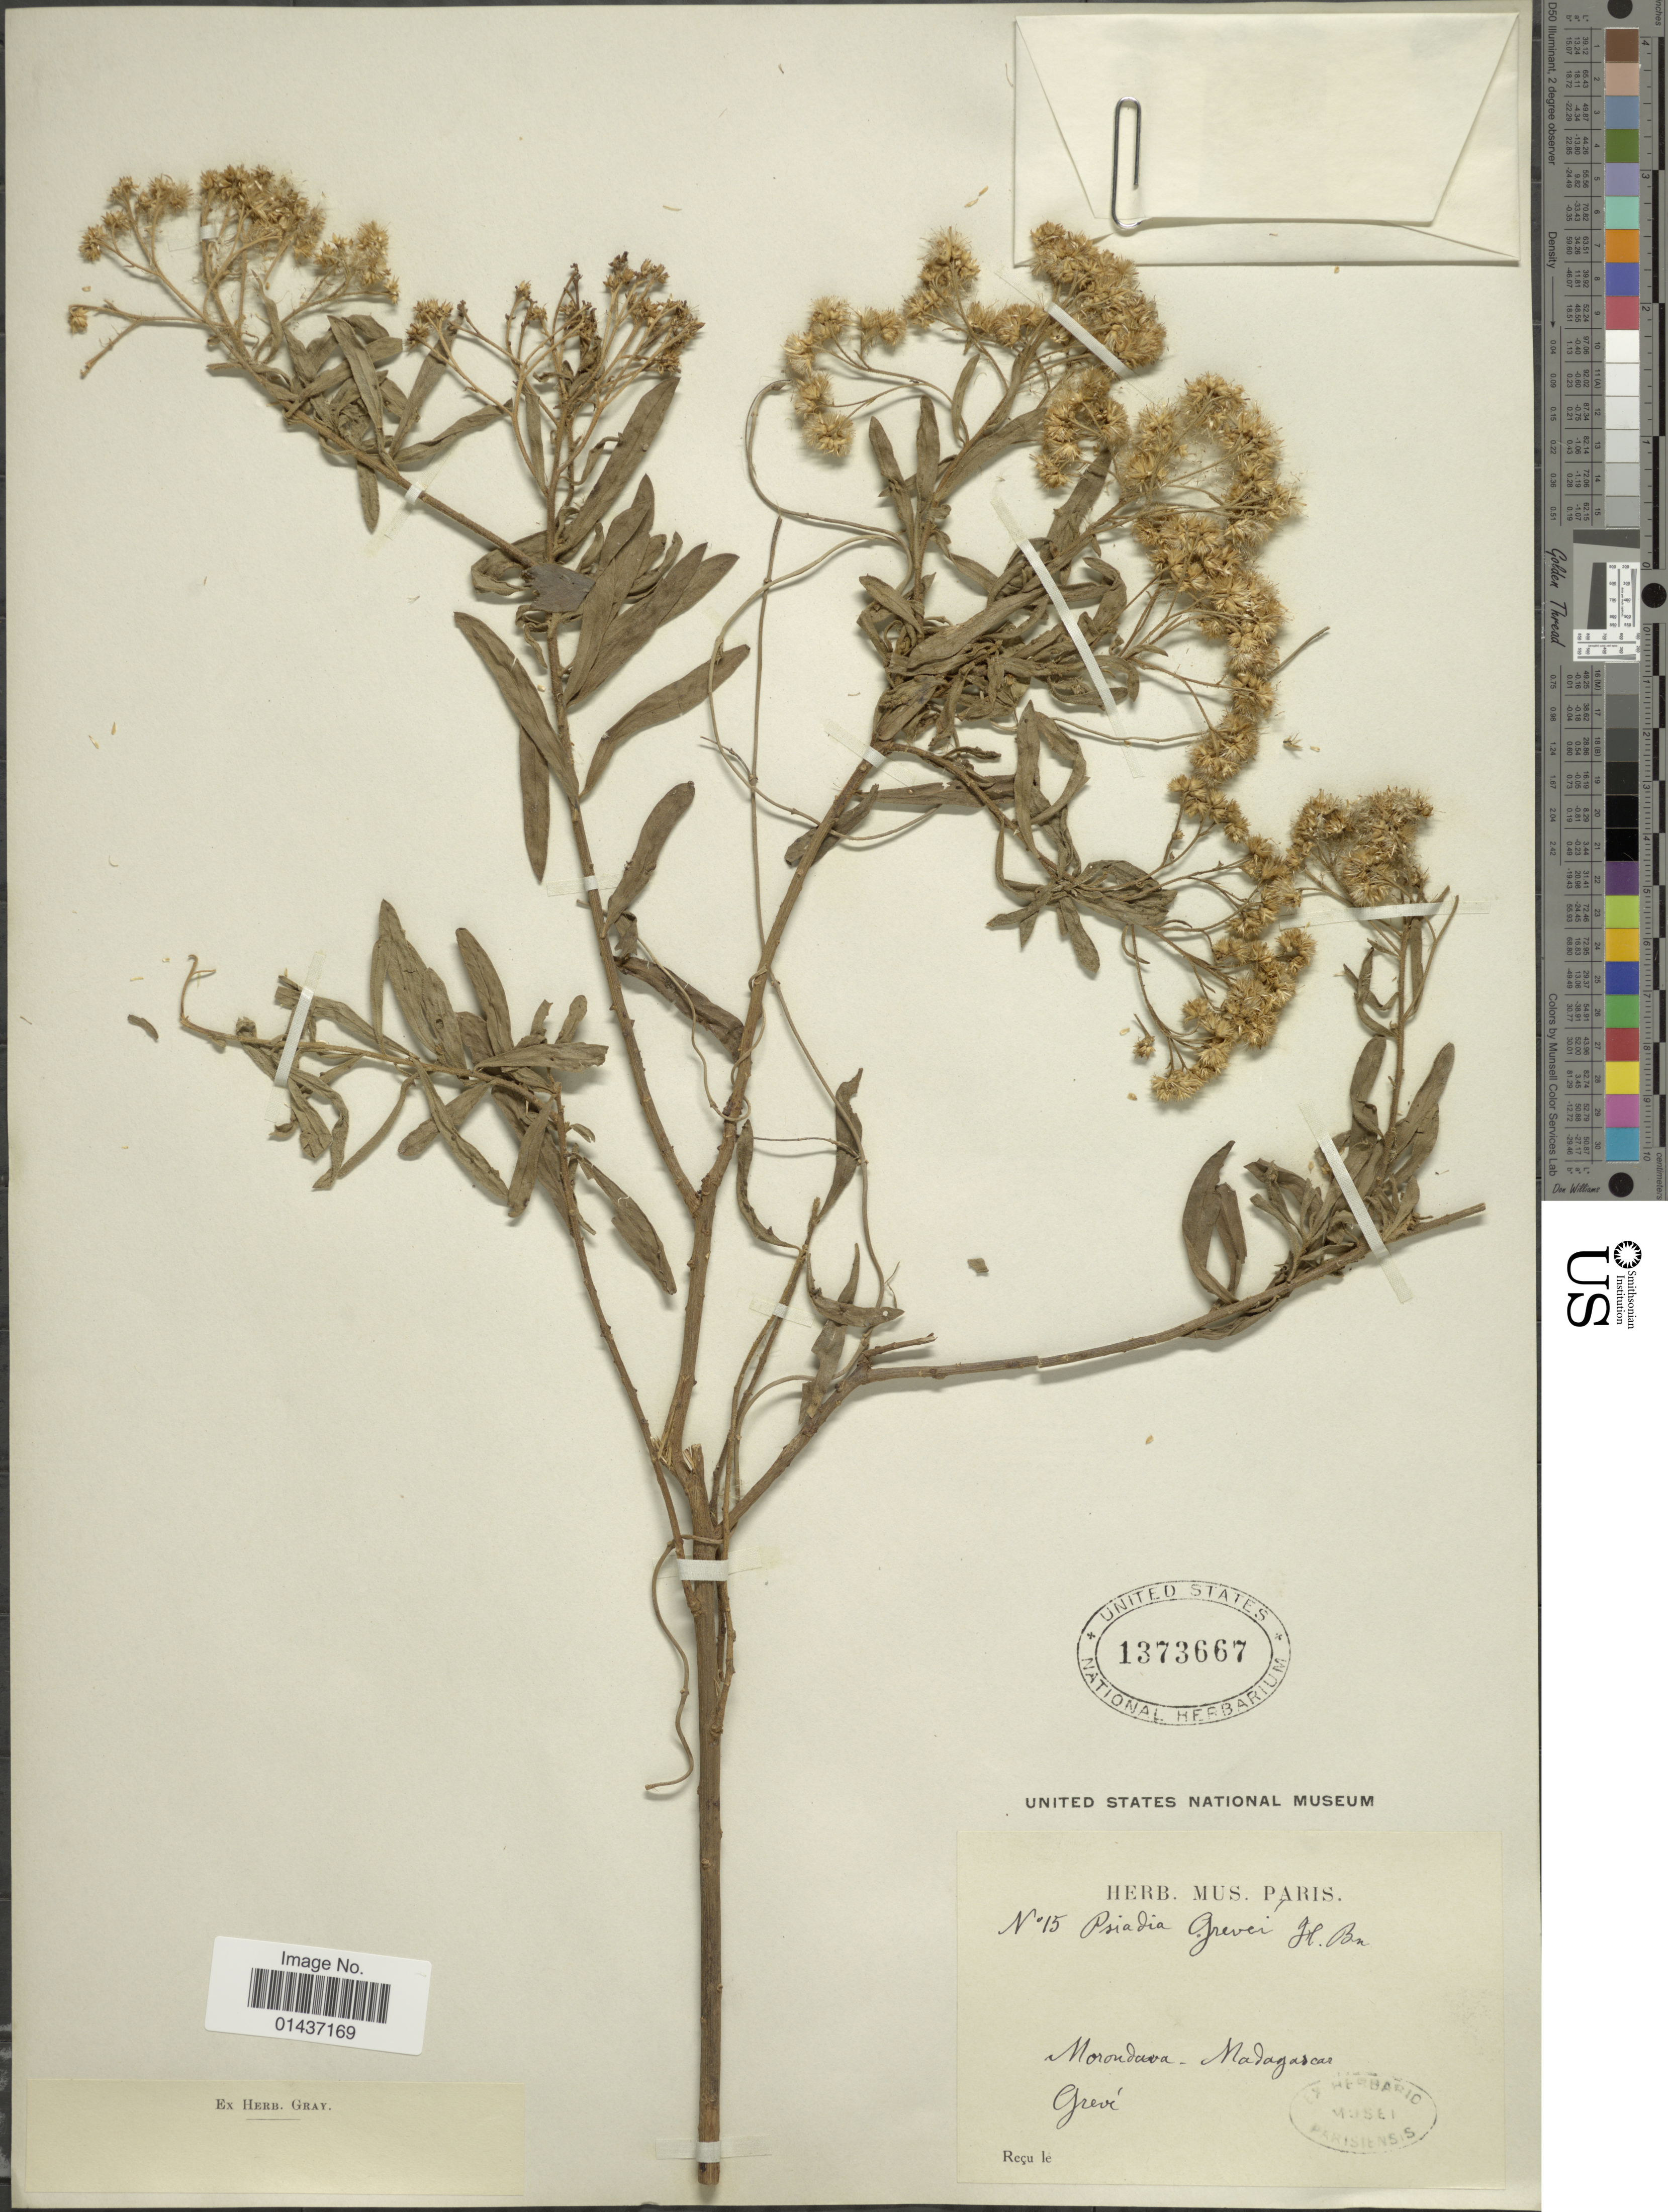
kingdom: Plantae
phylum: Tracheophyta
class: Magnoliopsida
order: Asterales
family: Asteraceae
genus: Pluchea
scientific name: Pluchea grevei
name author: (Baill.) Humbert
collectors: -. Grevé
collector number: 15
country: Madagascar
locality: Morondava.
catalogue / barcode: US 1373667